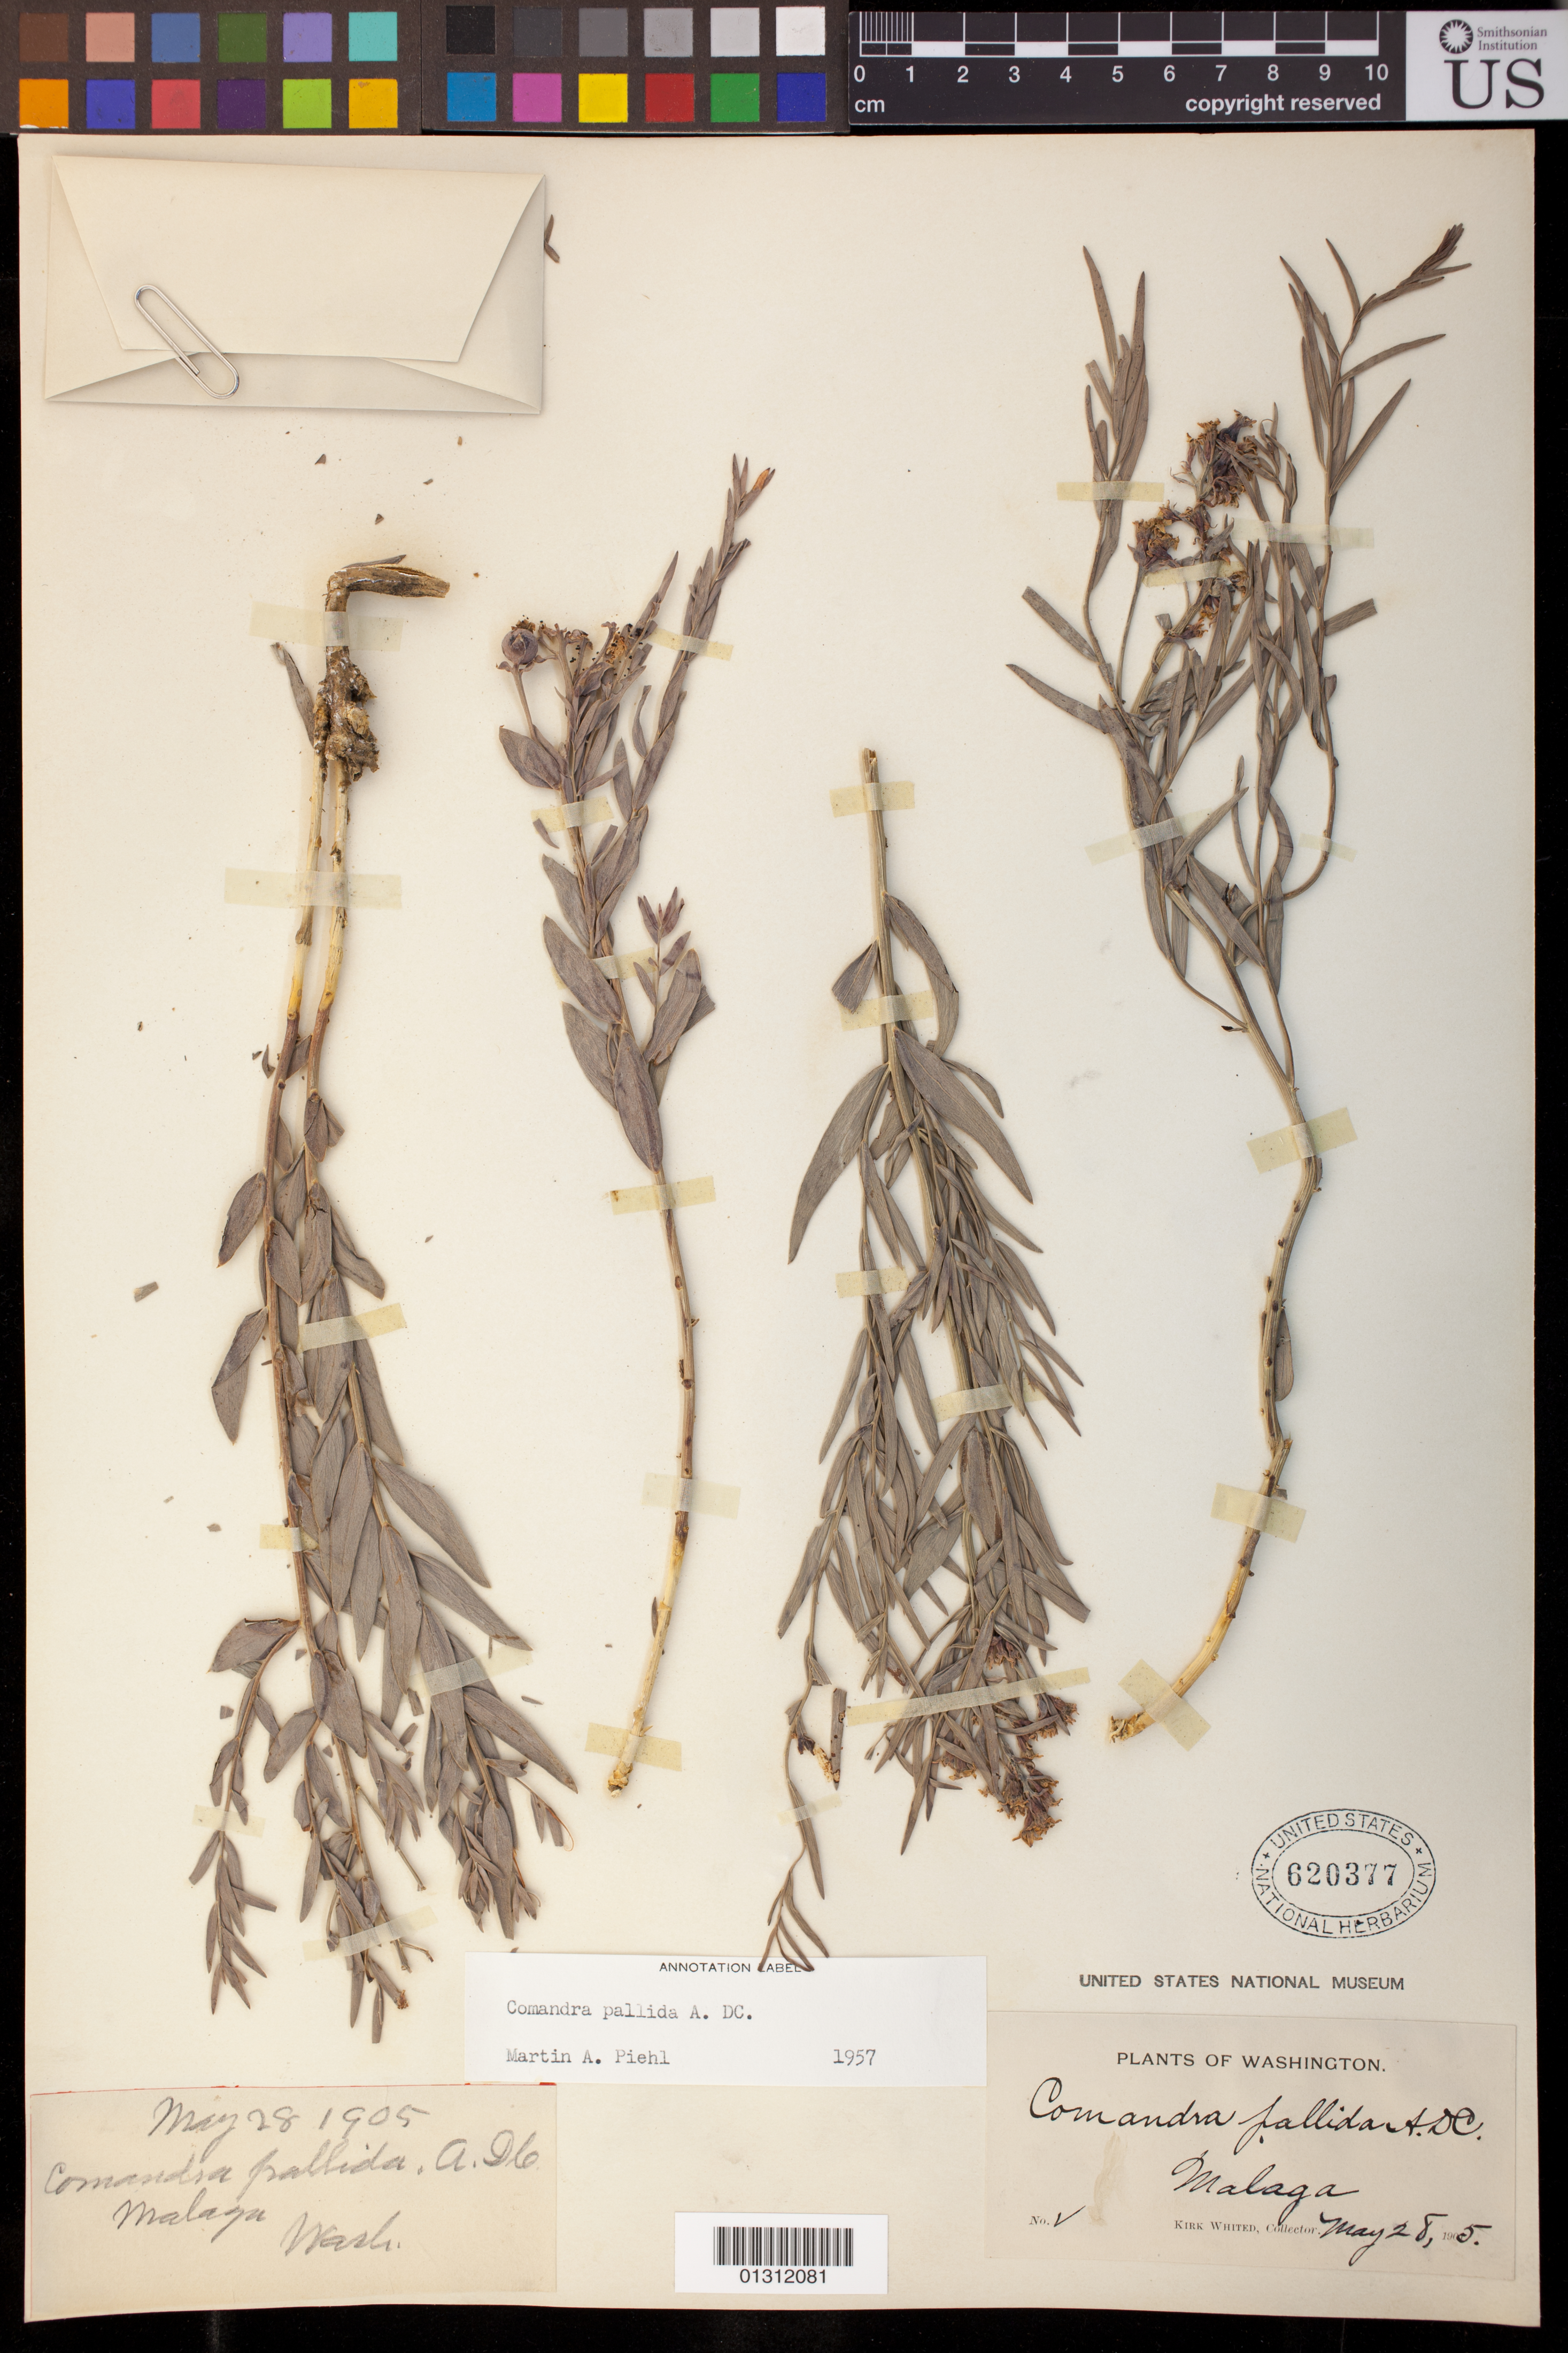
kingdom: Plantae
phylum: Tracheophyta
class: Magnoliopsida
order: Santalales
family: Comandraceae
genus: Comandra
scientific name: Comandra pallida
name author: A. DC.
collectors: K. Whited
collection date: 1905-05-28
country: United States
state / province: Washington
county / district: Chelan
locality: Malaga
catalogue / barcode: US 620377